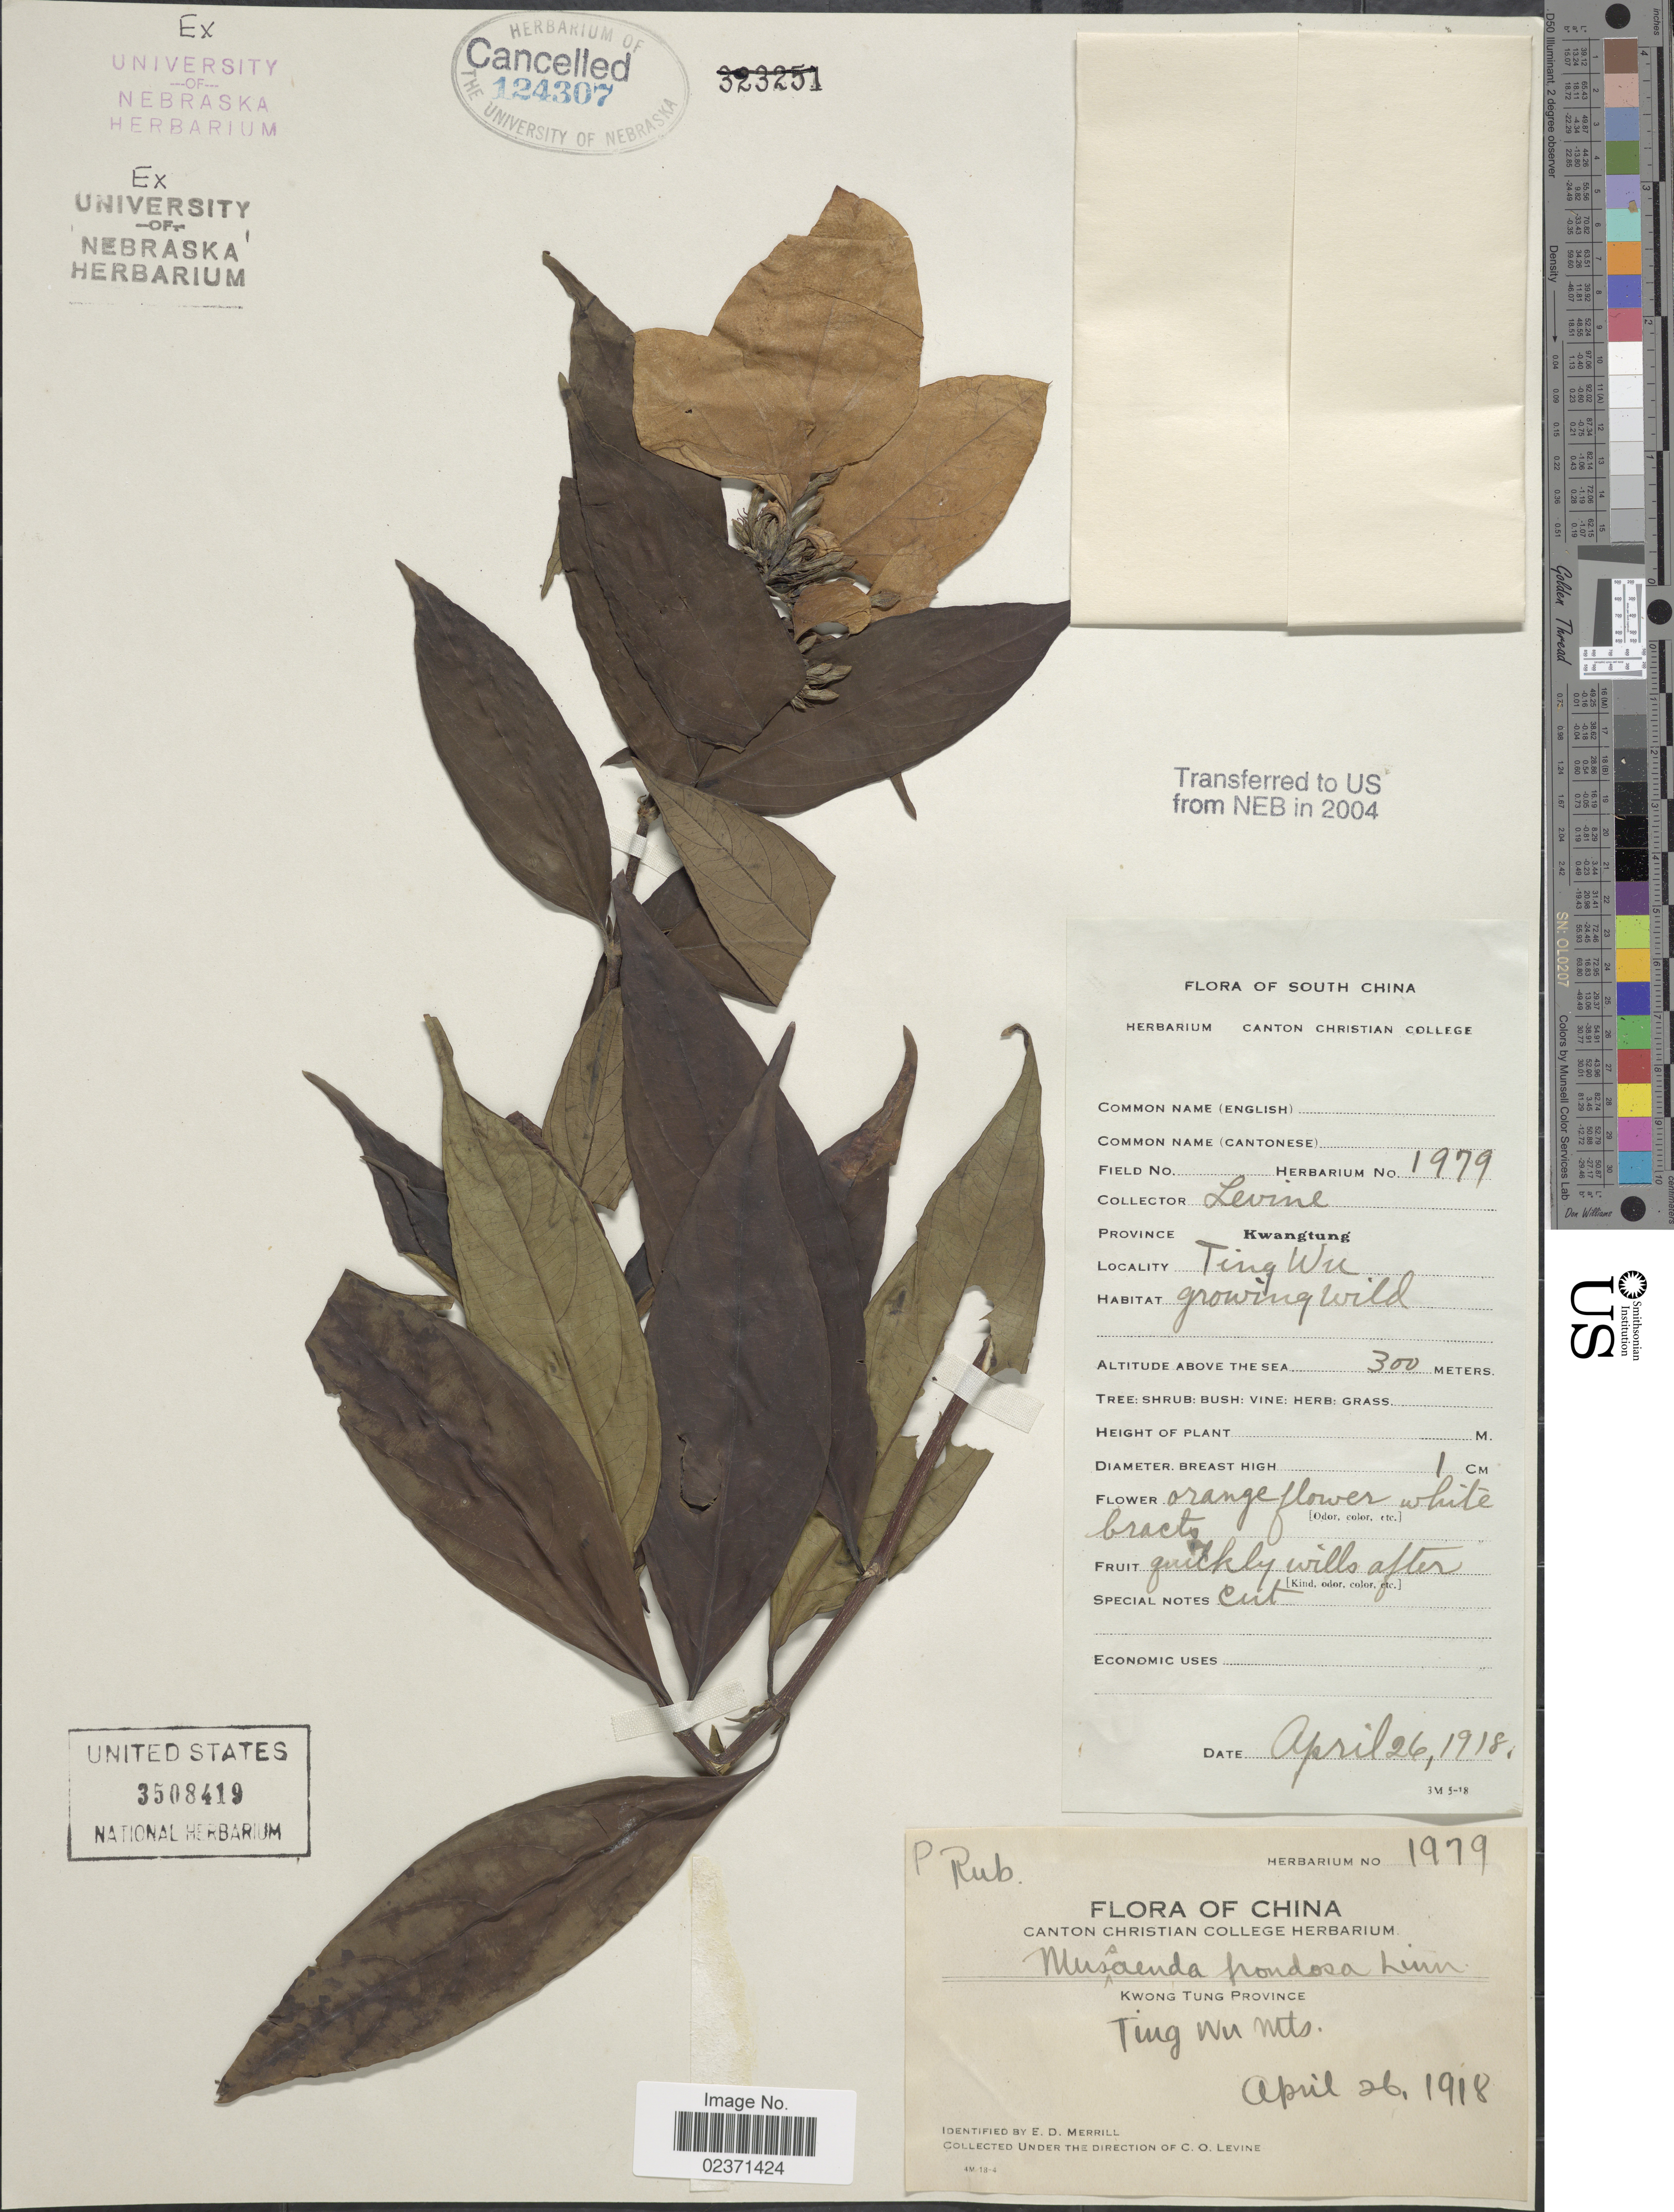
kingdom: Plantae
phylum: Tracheophyta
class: Magnoliopsida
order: Gentianales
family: Rubiaceae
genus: Mussaenda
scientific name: Mussaenda frondosa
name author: L.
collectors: C. O. Levine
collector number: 1979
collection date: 1918-04-26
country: China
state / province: Guangdong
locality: Province Kwangtung. Ting Wu Mts.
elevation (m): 300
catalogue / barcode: US 3508419